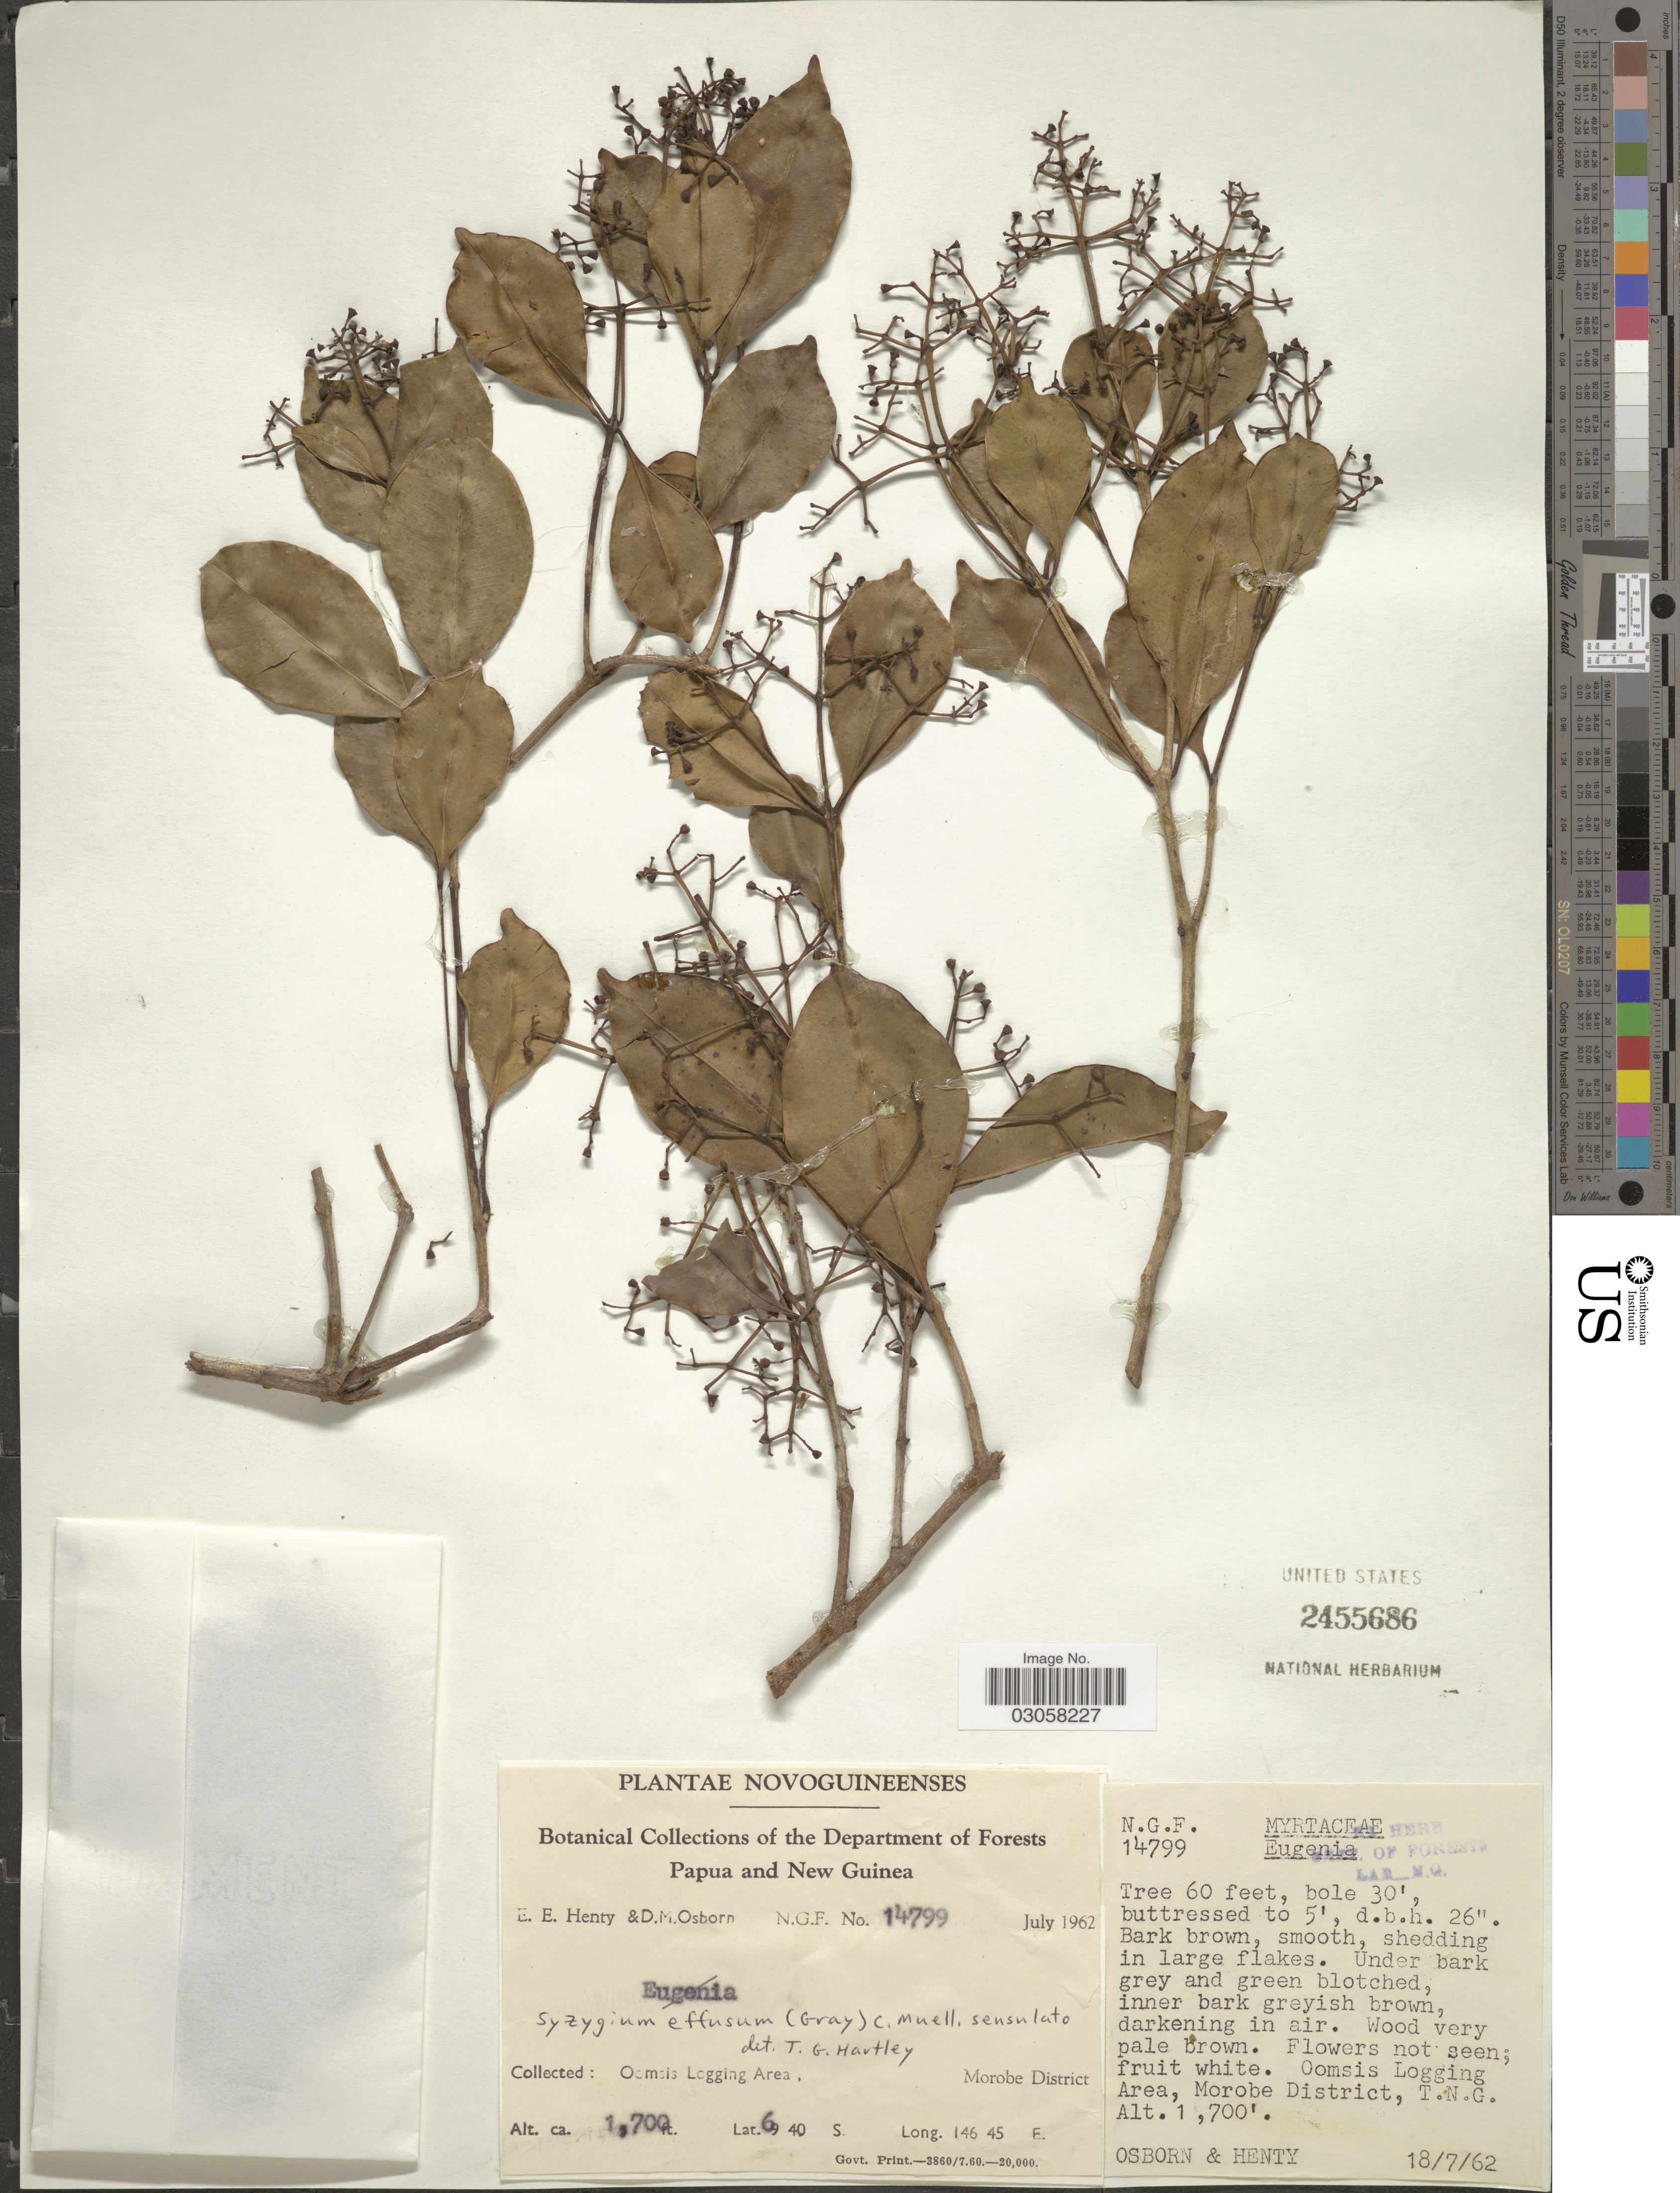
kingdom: Plantae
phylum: Tracheophyta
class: Magnoliopsida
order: Myrtales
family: Myrtaceae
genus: Syzygium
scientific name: Syzygium effusum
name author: (A. Gray) K. Müller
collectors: E. Henty & D. Osborn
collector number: N.G.F. 14799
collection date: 1962-07-18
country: Papua New Guinea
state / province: Morobe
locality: Novoguineenses. Papua and New Guinea. Oomsis Logging Area, Morobe District, T. N. G.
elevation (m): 518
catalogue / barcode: US 2455686